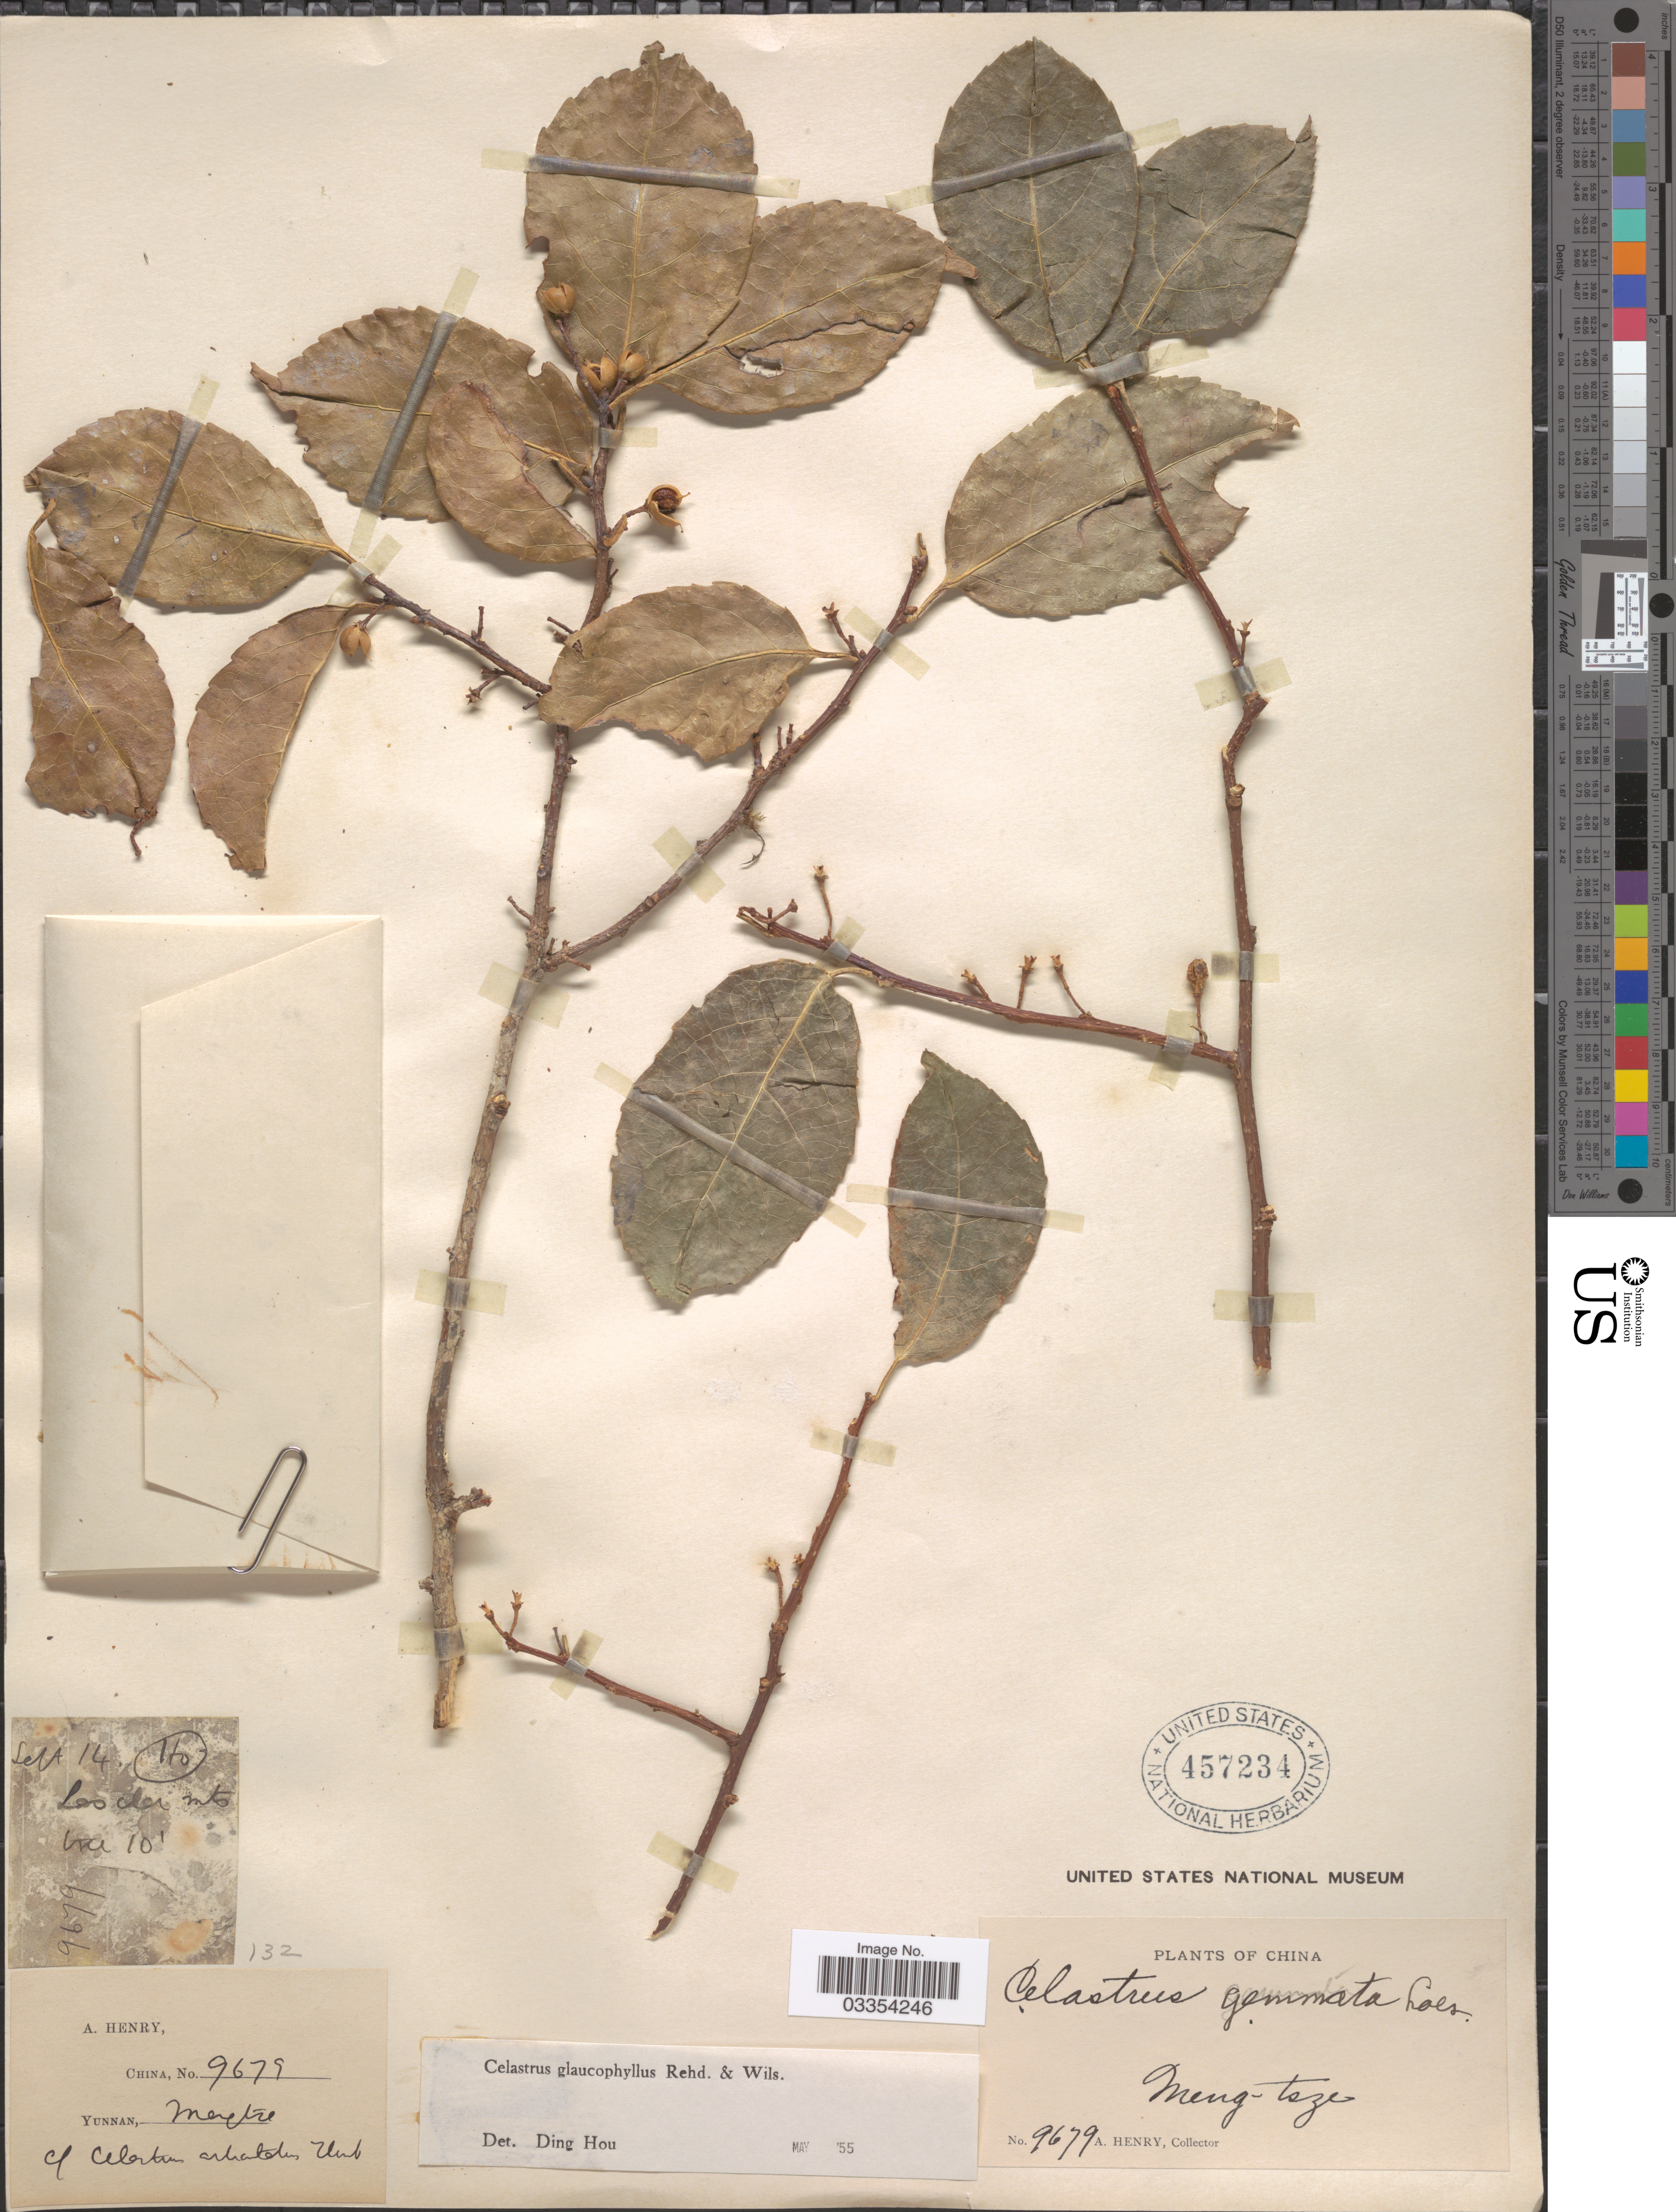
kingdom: Plantae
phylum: Tracheophyta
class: Magnoliopsida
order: Celastrales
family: Celastraceae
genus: Celastrus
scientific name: Celastrus glaucophyllus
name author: Rehder & E.H. Wilson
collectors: A. Henry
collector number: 9679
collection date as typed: Transcribed d/m/y: /9/14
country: China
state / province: Yunnan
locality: Meng-tsze.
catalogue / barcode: US 457234